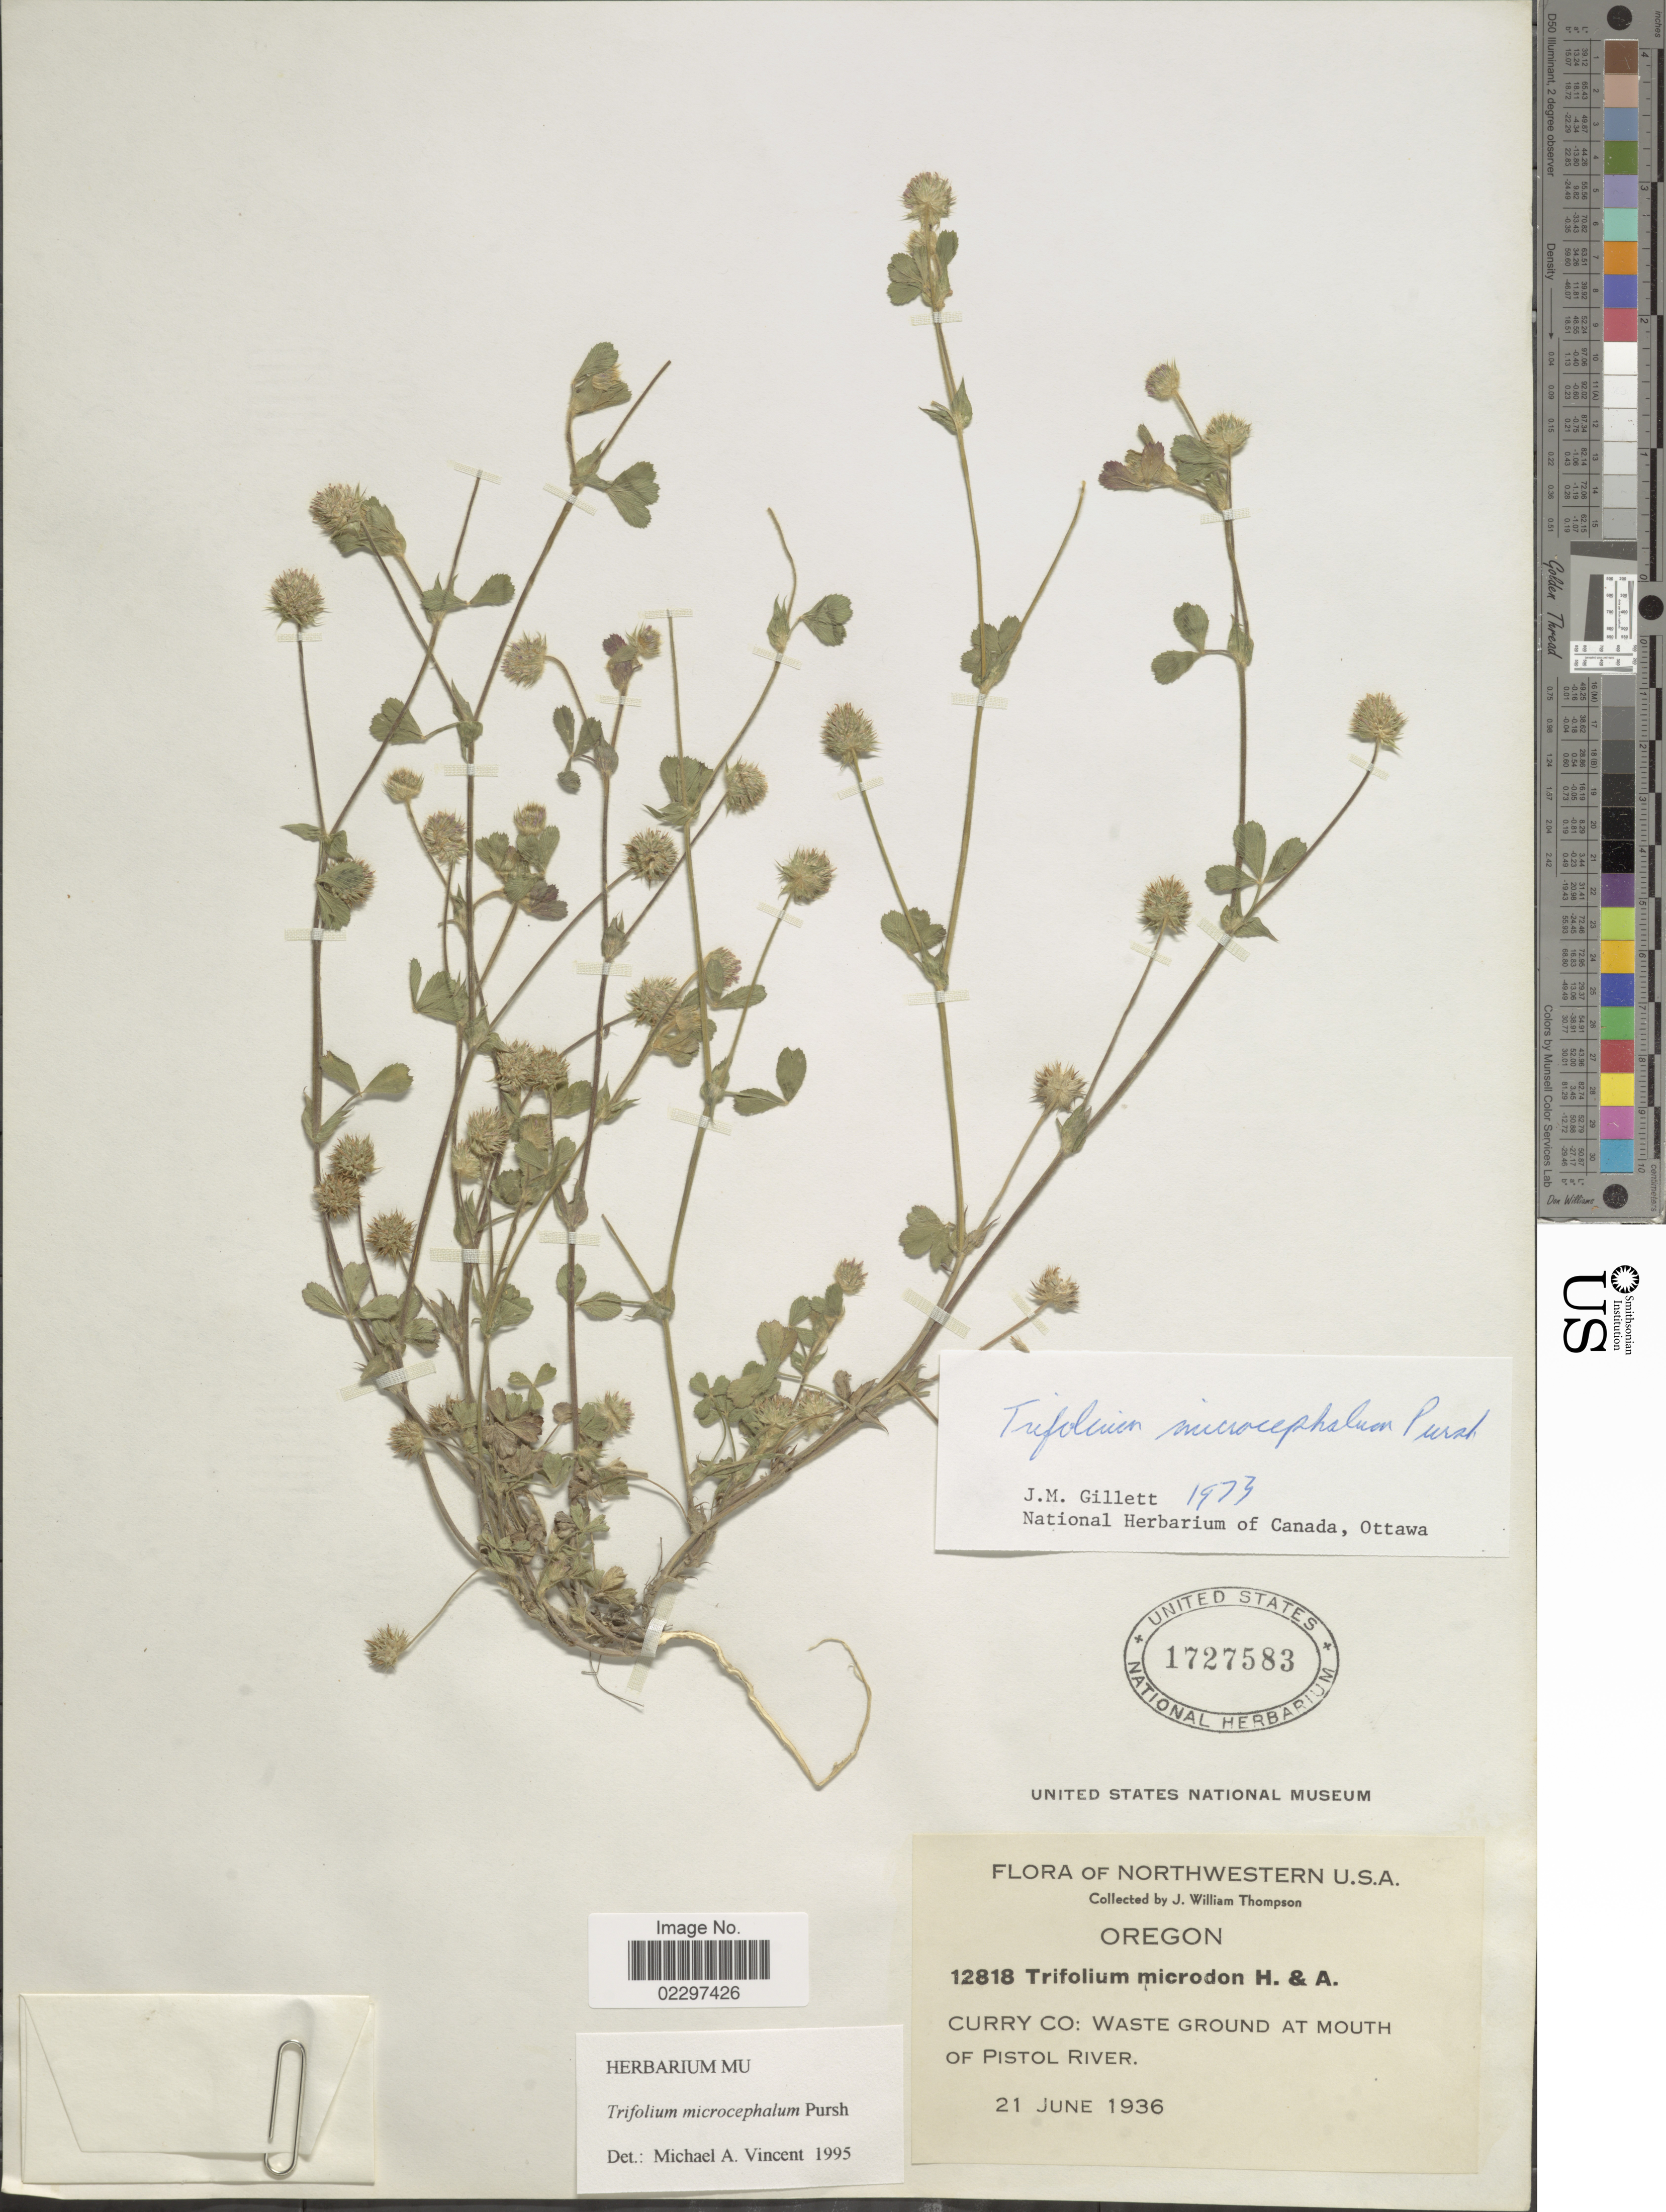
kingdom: Plantae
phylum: Tracheophyta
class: Magnoliopsida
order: Fabales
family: Fabaceae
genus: Trifolium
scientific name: Trifolium microcephalum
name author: Pursh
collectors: J. W. Thompson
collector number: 12818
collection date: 1936-06-21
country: United States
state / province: Oregon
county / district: Curry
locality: Northwestern U.S.A. Curry Co: waste ground at mouth of Pistol River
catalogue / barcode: US 1727583